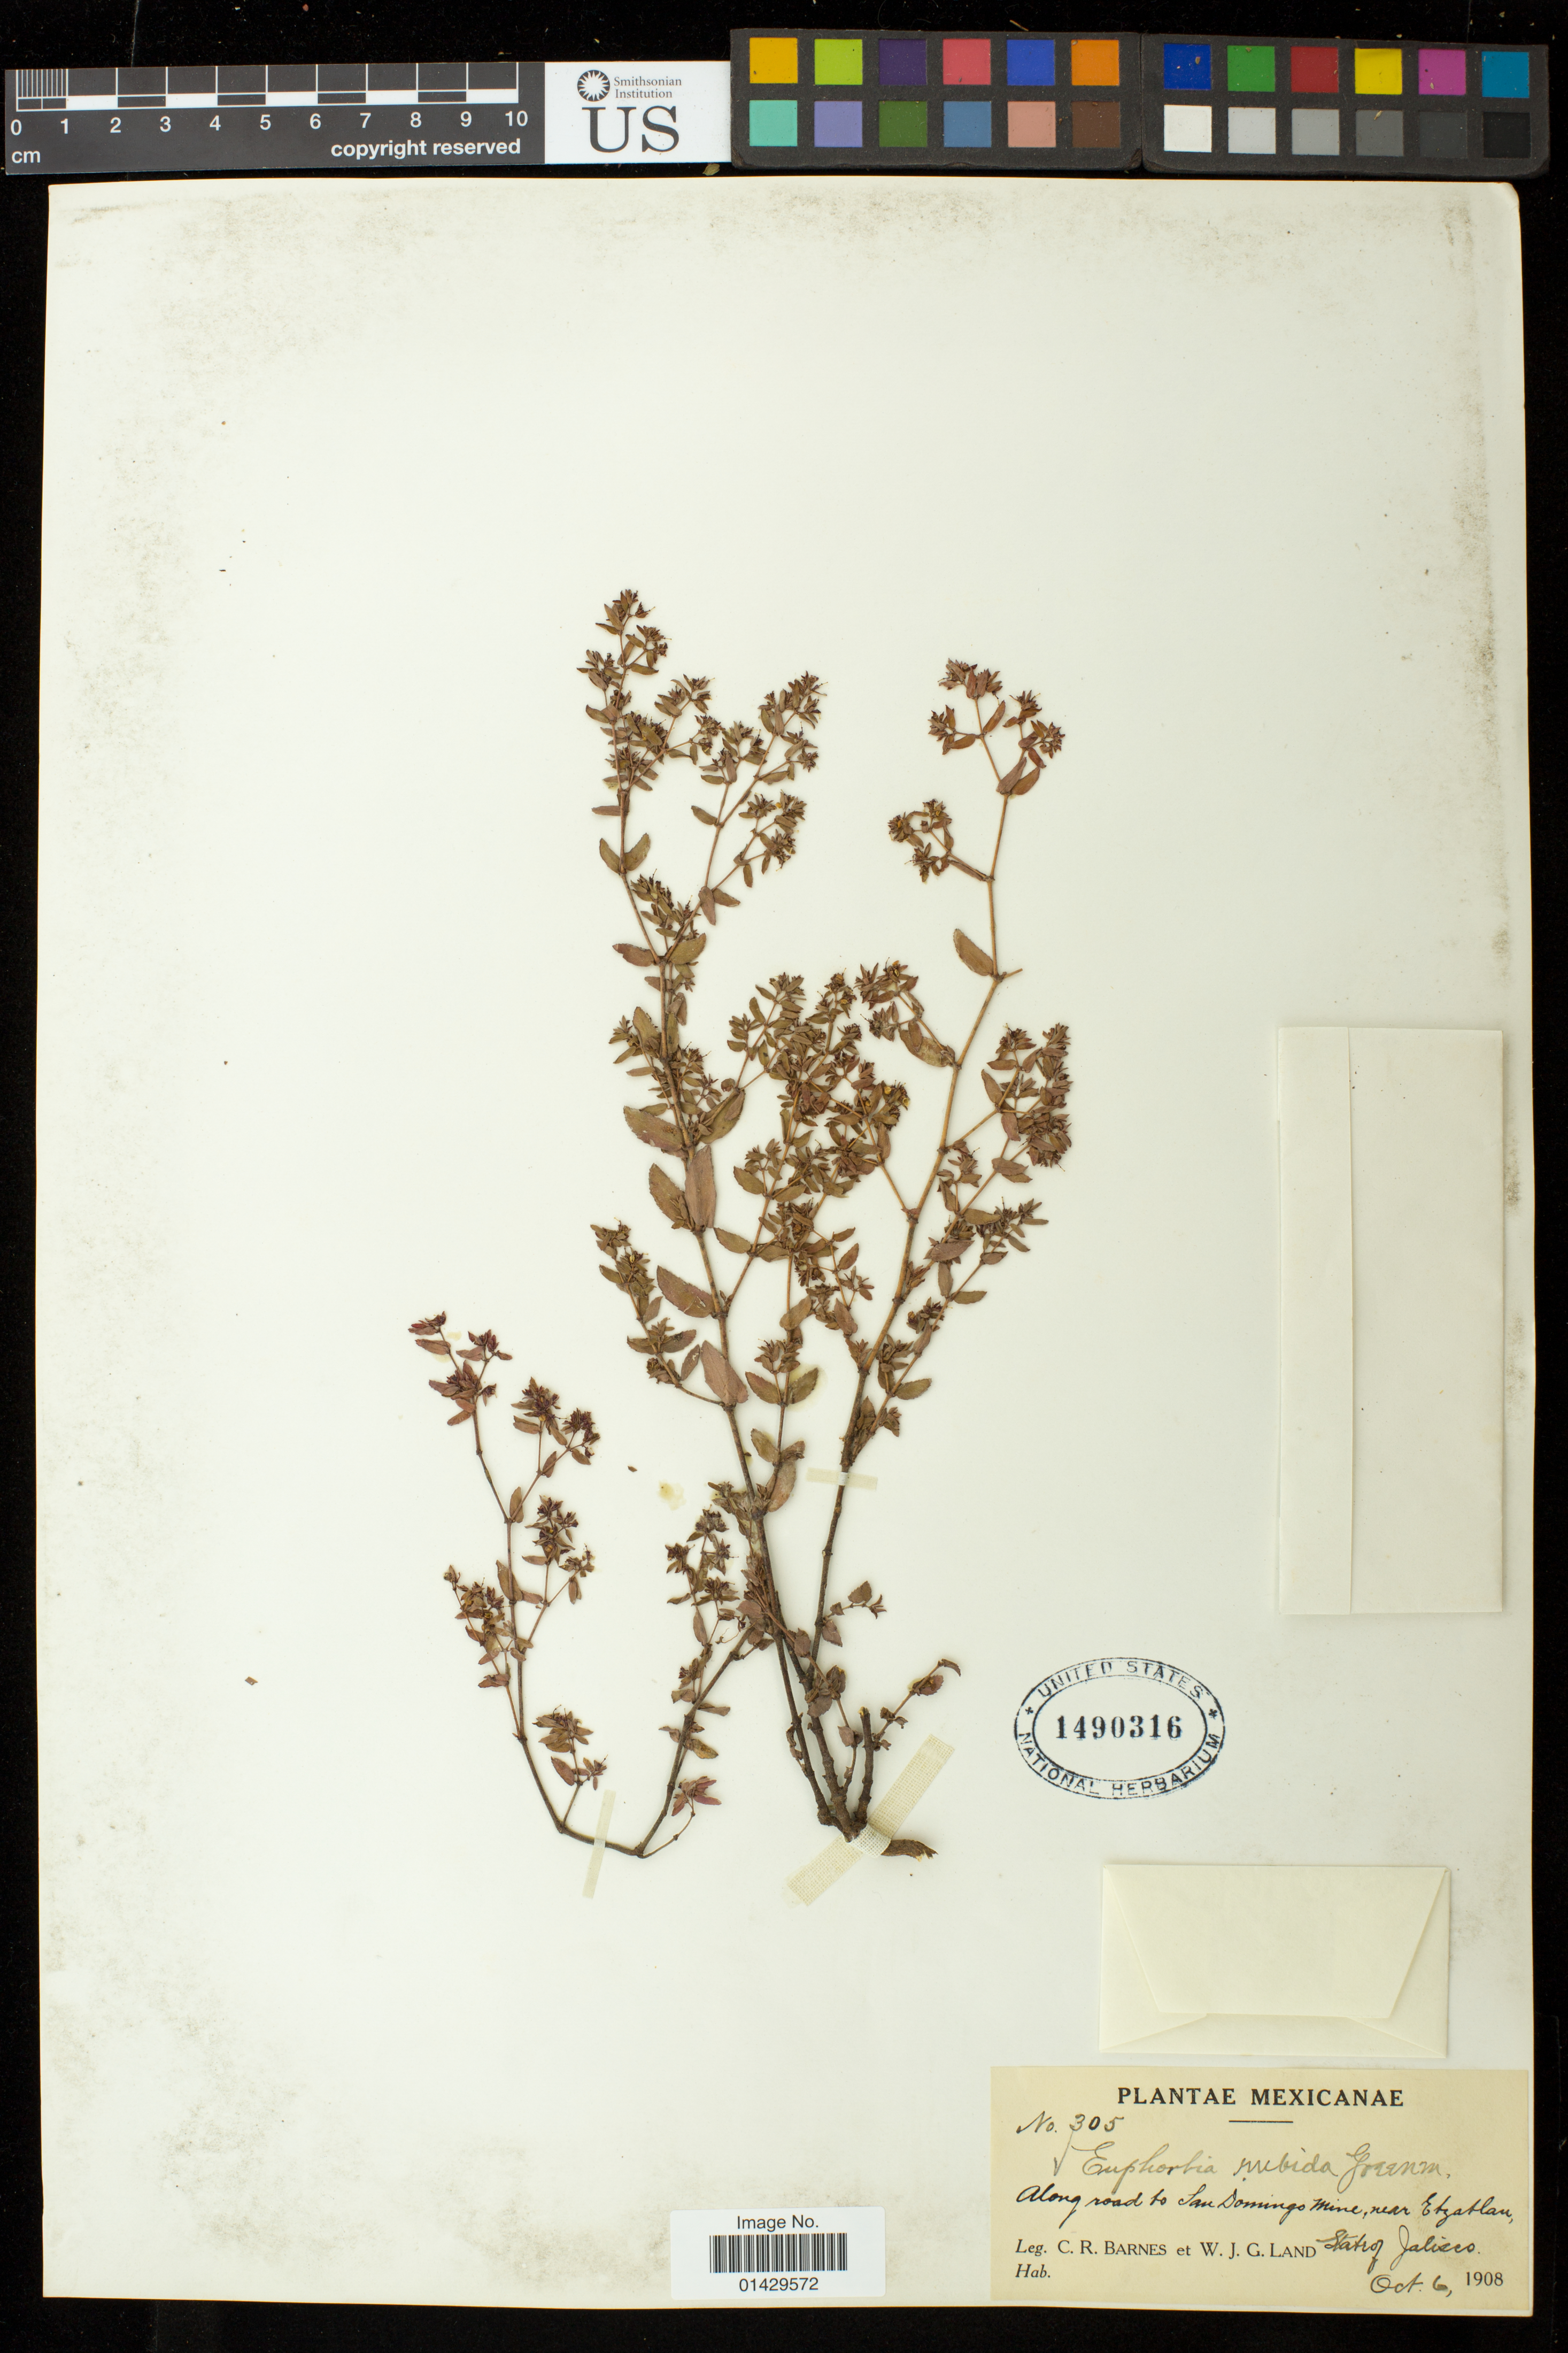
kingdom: Plantae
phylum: Tracheophyta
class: Magnoliopsida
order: Malpighiales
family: Euphorbiaceae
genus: Euphorbia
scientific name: Euphorbia anychioides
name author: Boiss.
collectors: C. R. Barnes & W. J. G. Land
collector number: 305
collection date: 1908-10-06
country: Mexico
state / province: Jalisco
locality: Along road to San Domingo Mine, near Etzatlan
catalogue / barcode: US 1490316